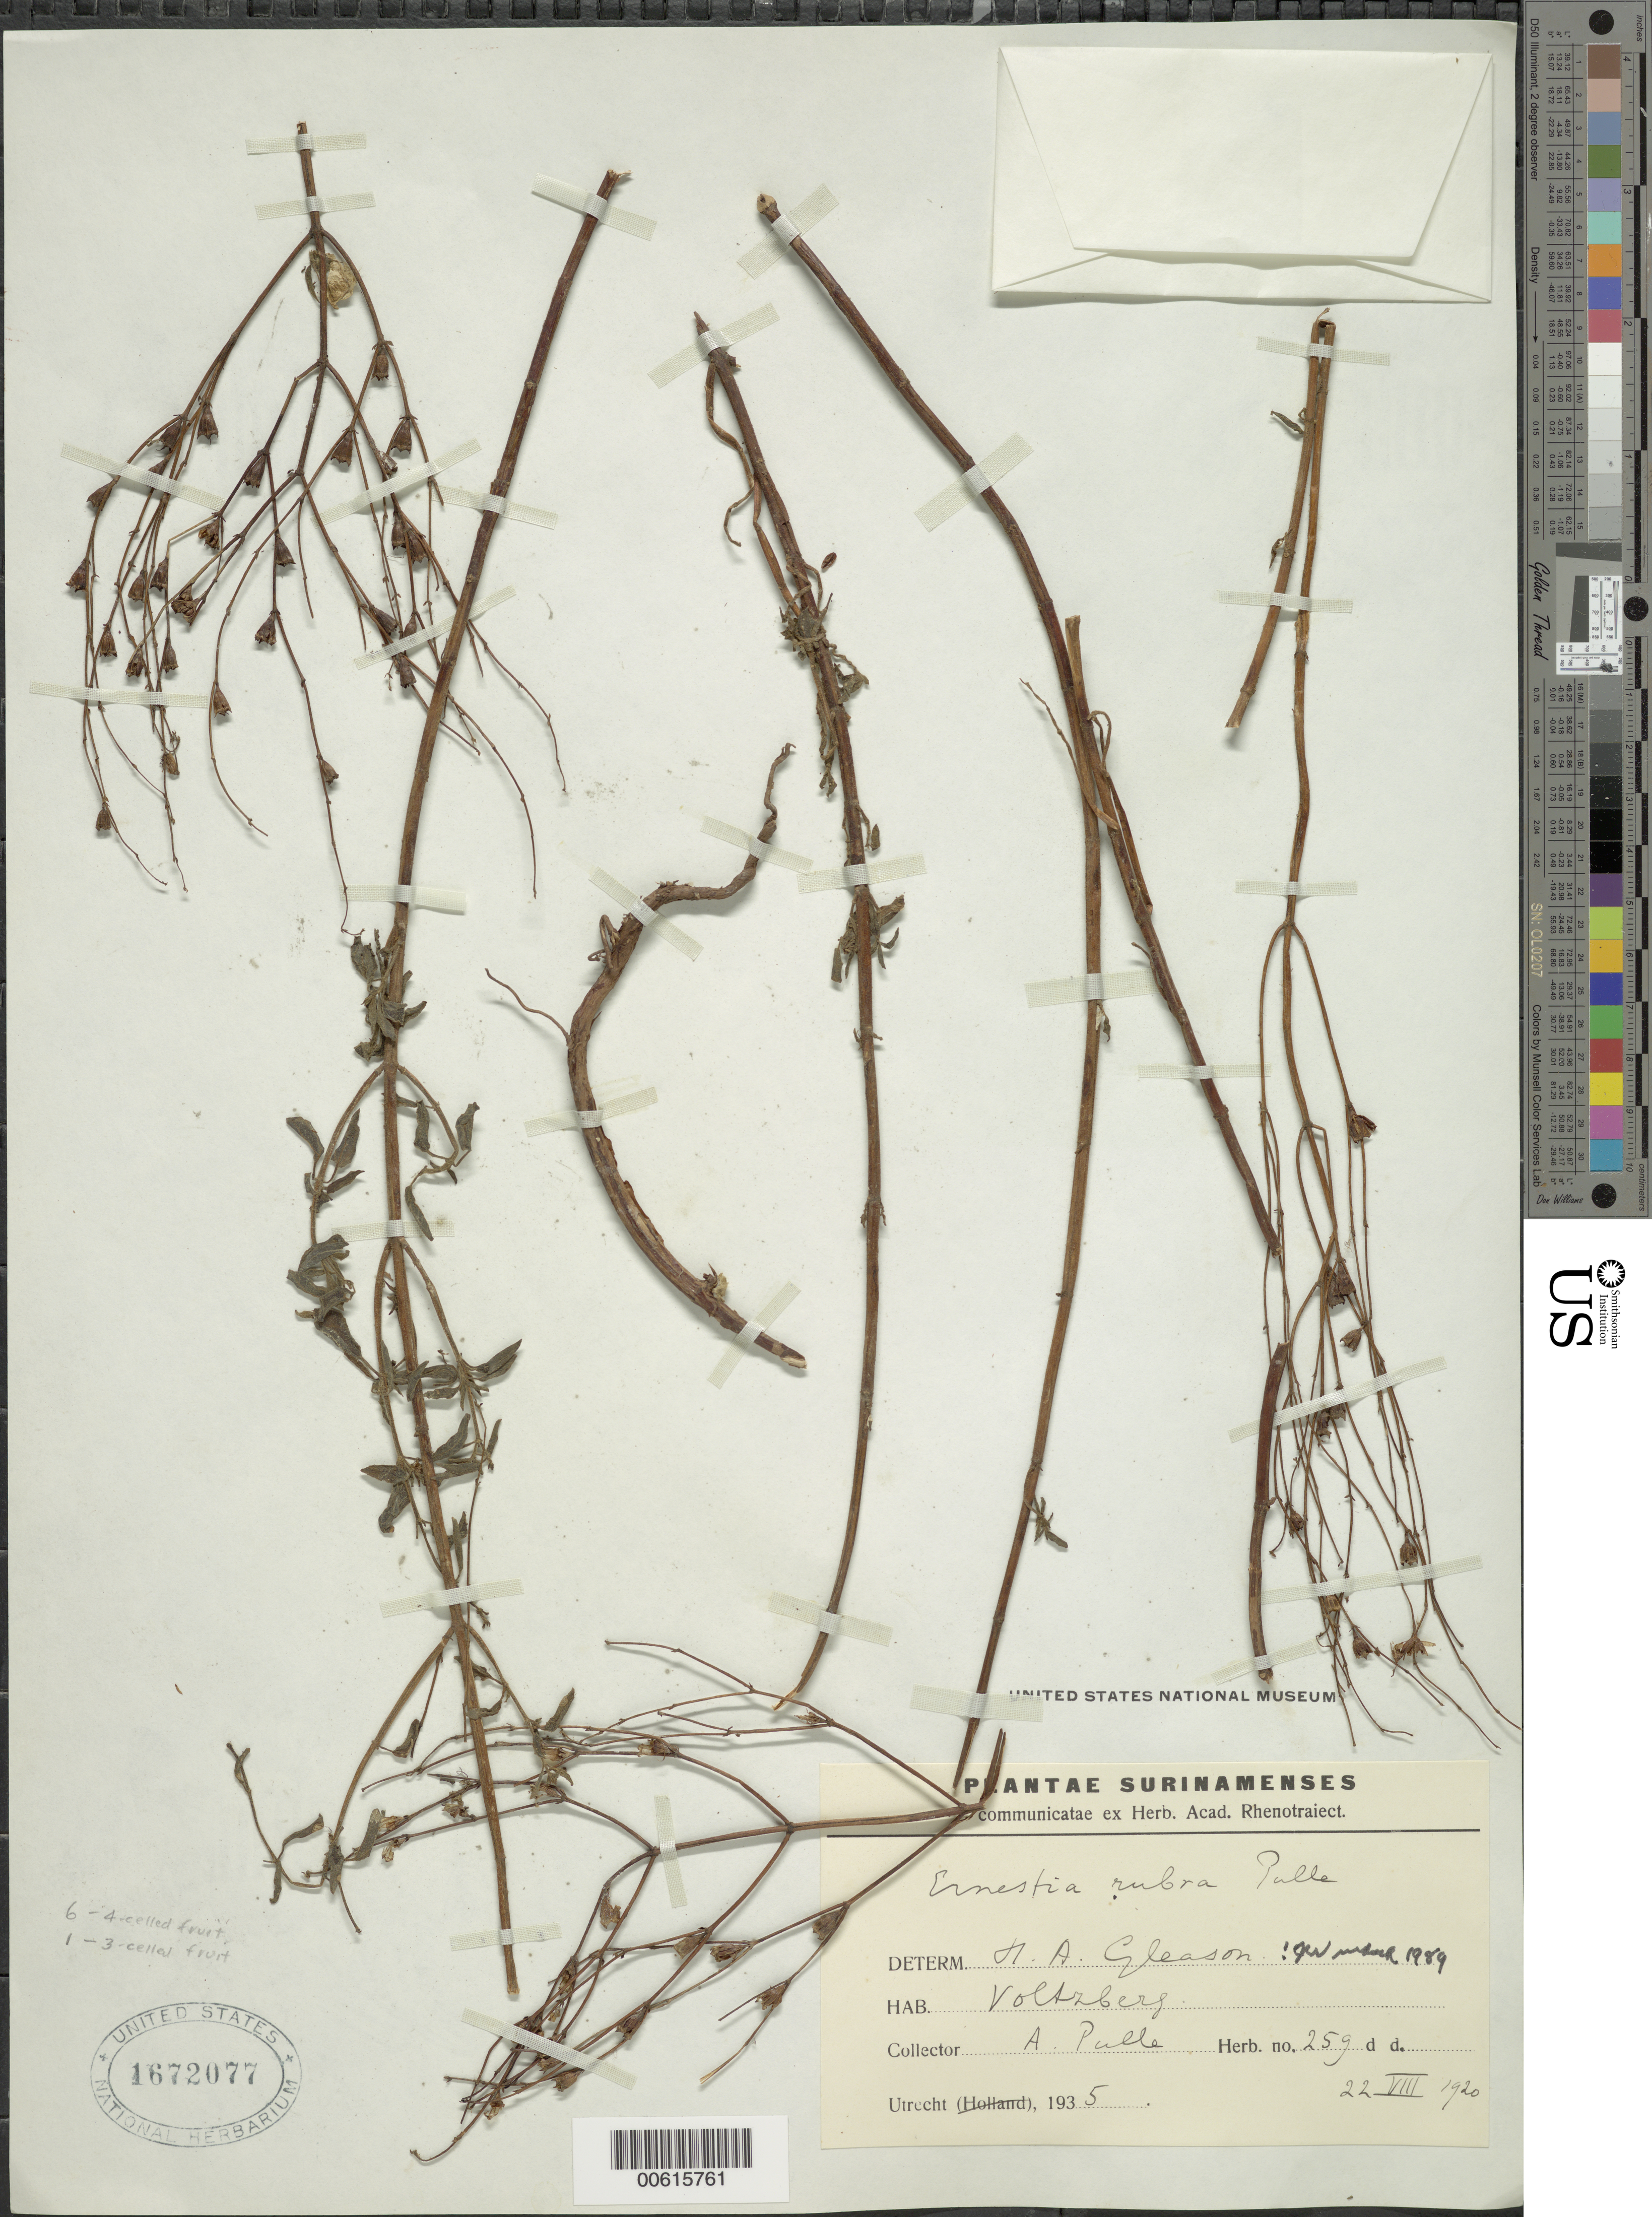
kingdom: Plantae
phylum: Tracheophyta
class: Magnoliopsida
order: Myrtales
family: Melastomataceae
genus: Ernestia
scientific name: Ernestia rubra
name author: Pulle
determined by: Wurdack, John J., (US), US (UNITED STATES)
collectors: A. A. Pulle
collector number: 259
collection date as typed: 22-Jul-20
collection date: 1920-07-22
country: Suriname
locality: Voltzberg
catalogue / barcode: US 1672077